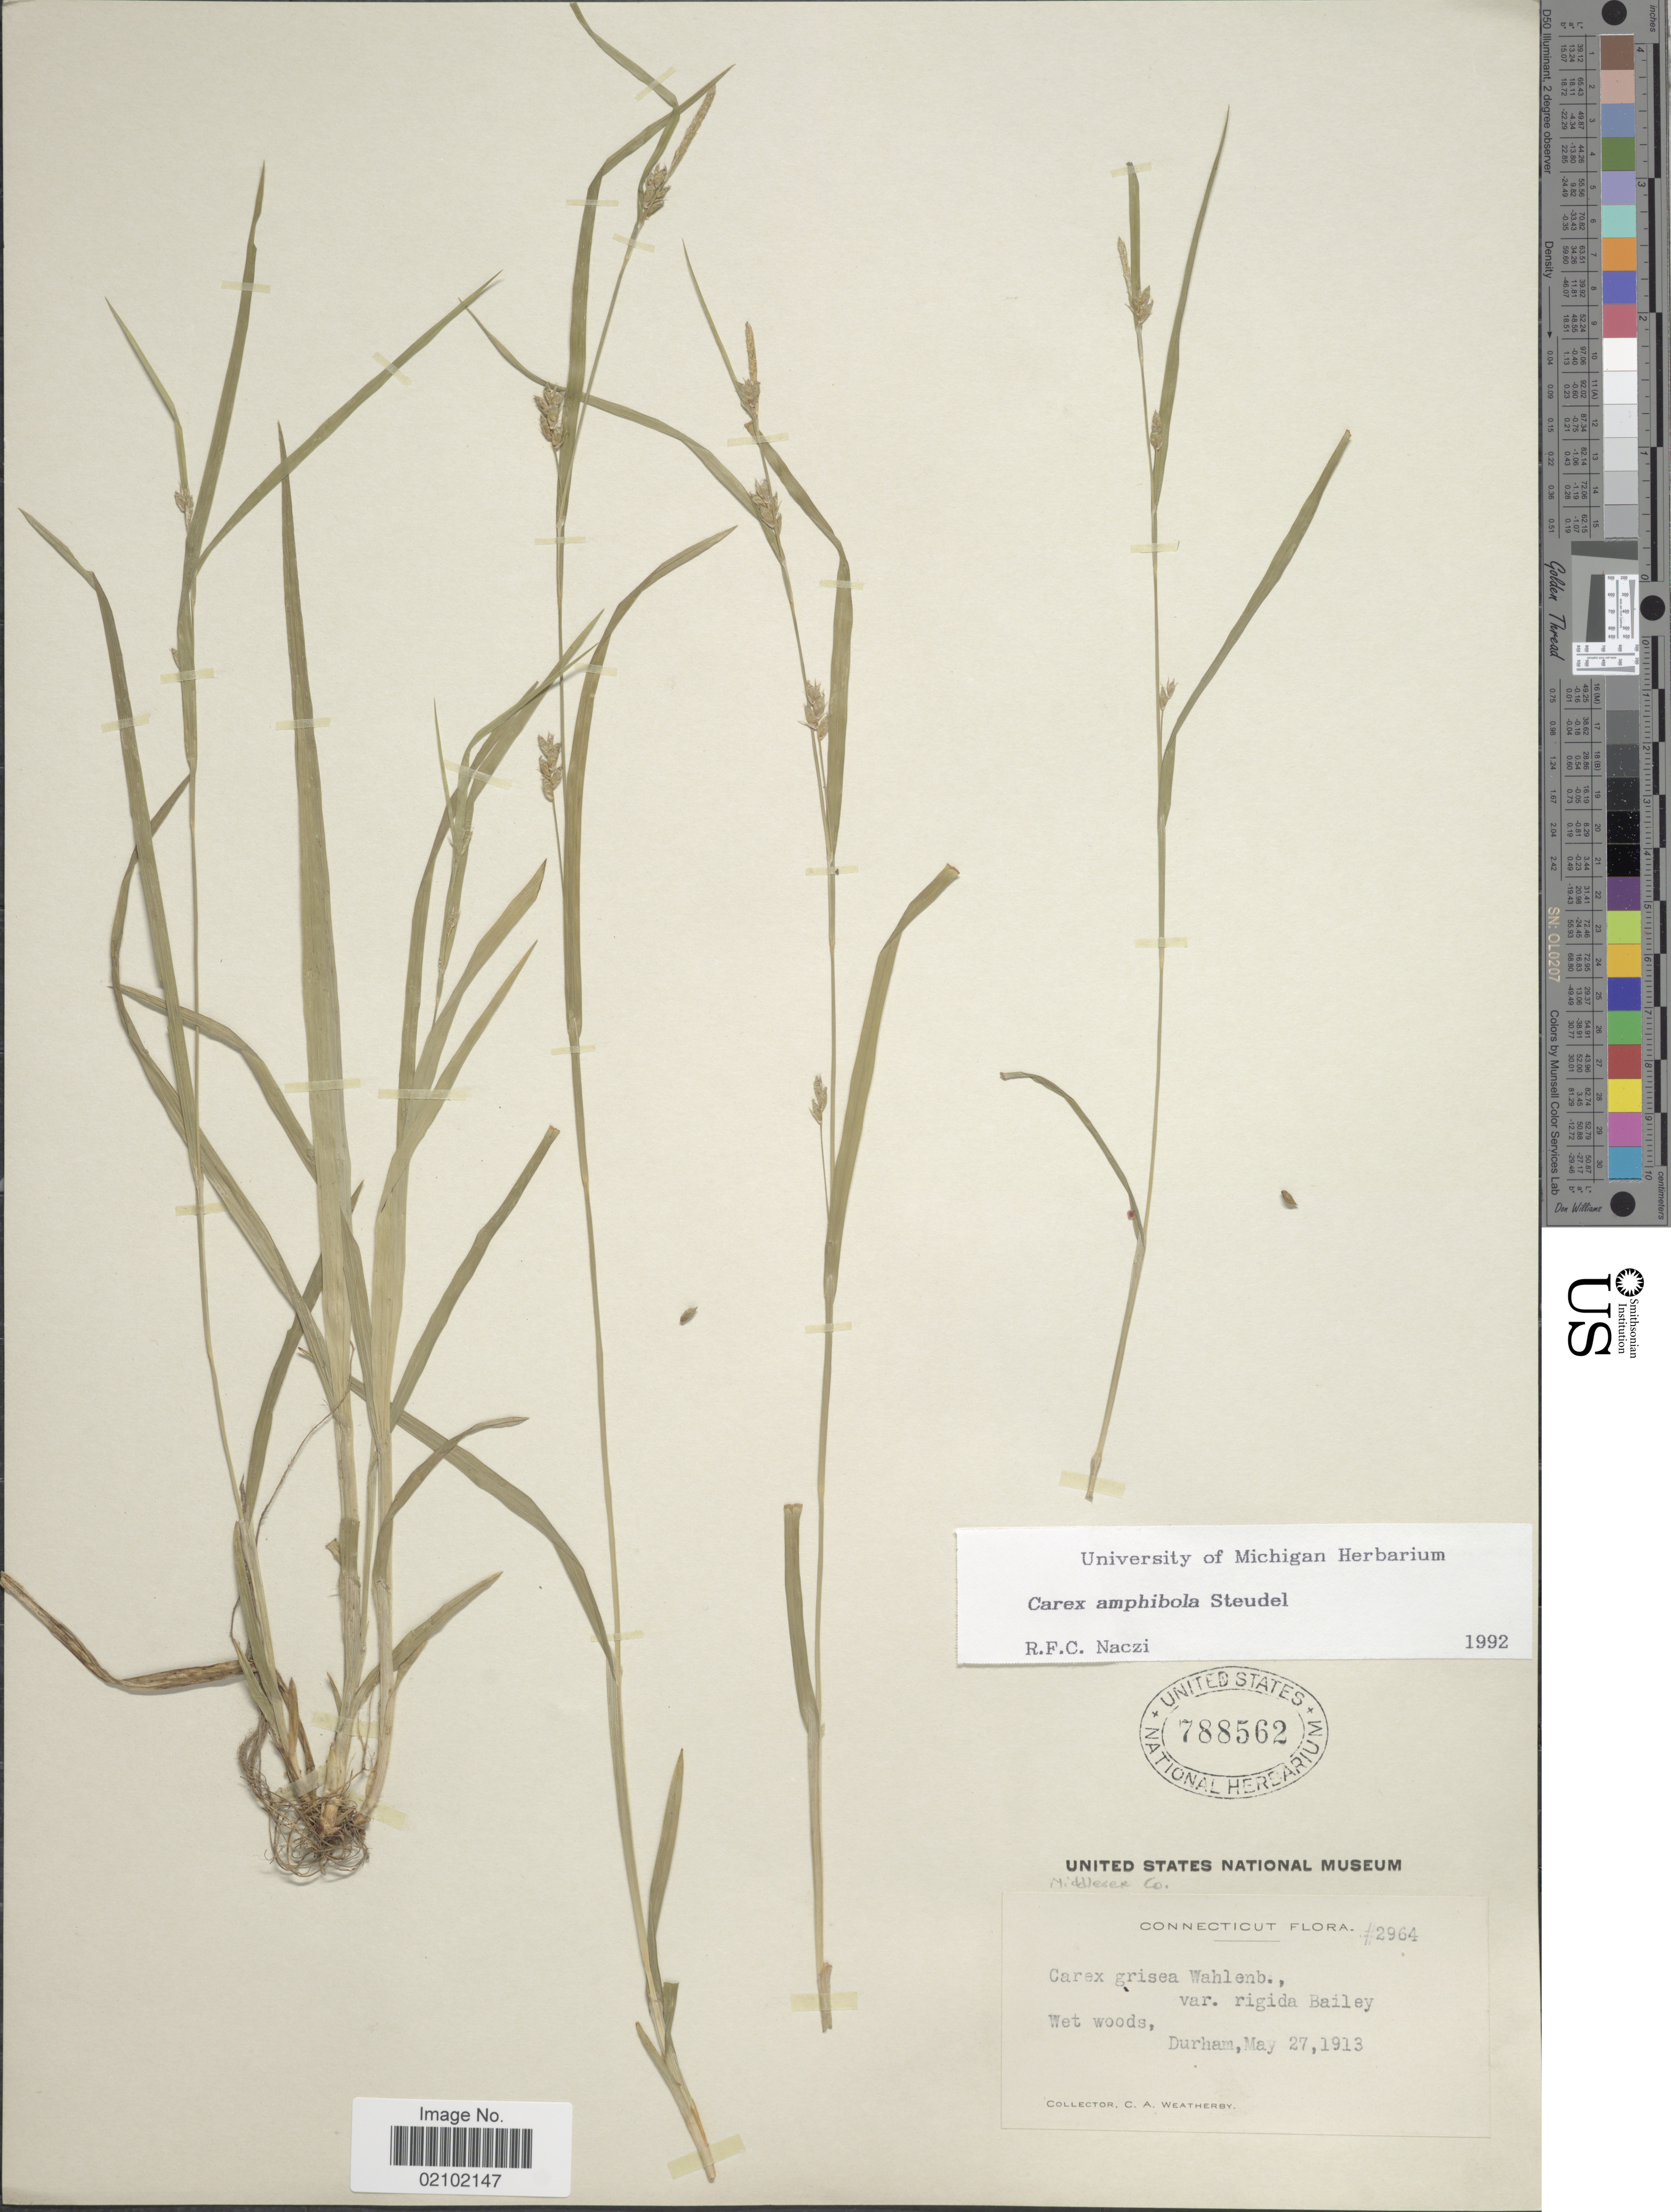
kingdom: Plantae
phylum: Tracheophyta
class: Liliopsida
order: Poales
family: Cyperaceae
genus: Carex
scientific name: Carex amphibola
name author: Steud.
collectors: C. A. Weatherby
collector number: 2964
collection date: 1913-05-27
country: United States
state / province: Connecticut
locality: Durham. Middlesex Co.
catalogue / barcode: US 788562